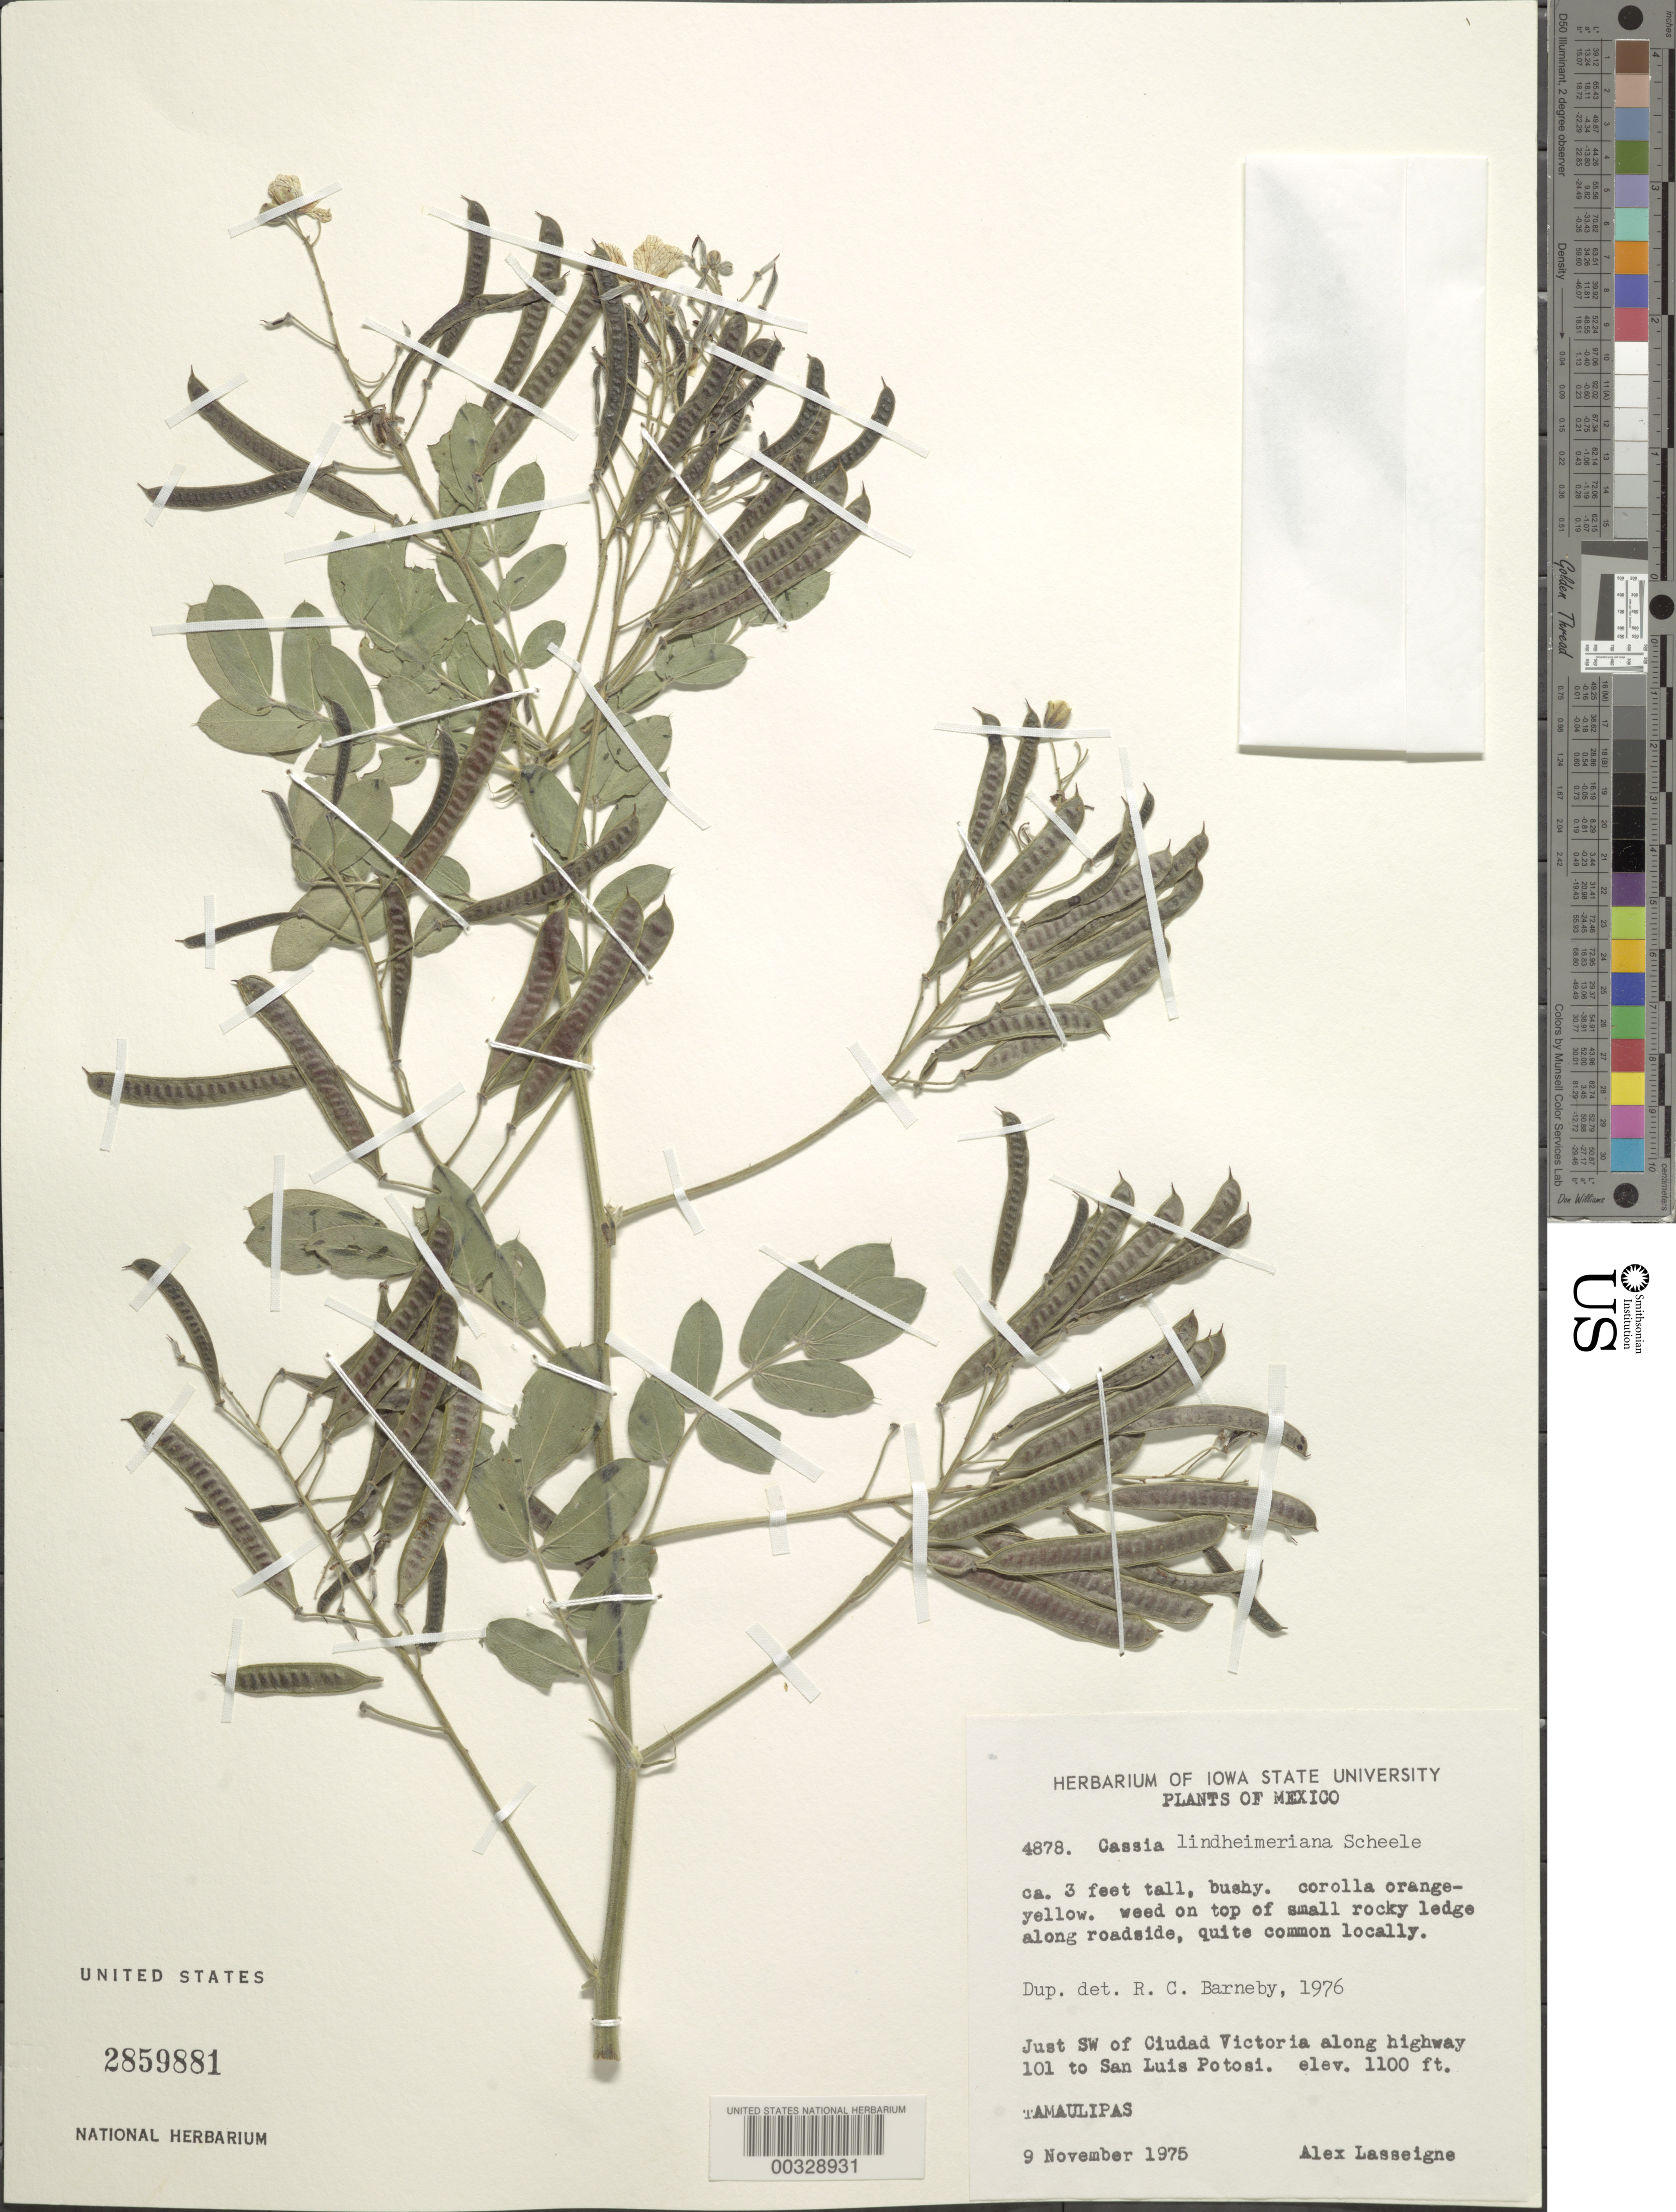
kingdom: Plantae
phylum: Tracheophyta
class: Magnoliopsida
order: Fabales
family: Fabaceae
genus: Senna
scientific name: Senna lindheimeriana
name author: (Scheele) H.S. Irwin & Barneby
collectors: A. Lasseigne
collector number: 4878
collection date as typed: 09 Nov 1975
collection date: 1975-11-09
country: Mexico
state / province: Tamaulipas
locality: Just SW of ciudad Victoria along highway 101 to San Luis Potosi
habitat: On top small rocky ledge along roadside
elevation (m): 335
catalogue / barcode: US 2859881